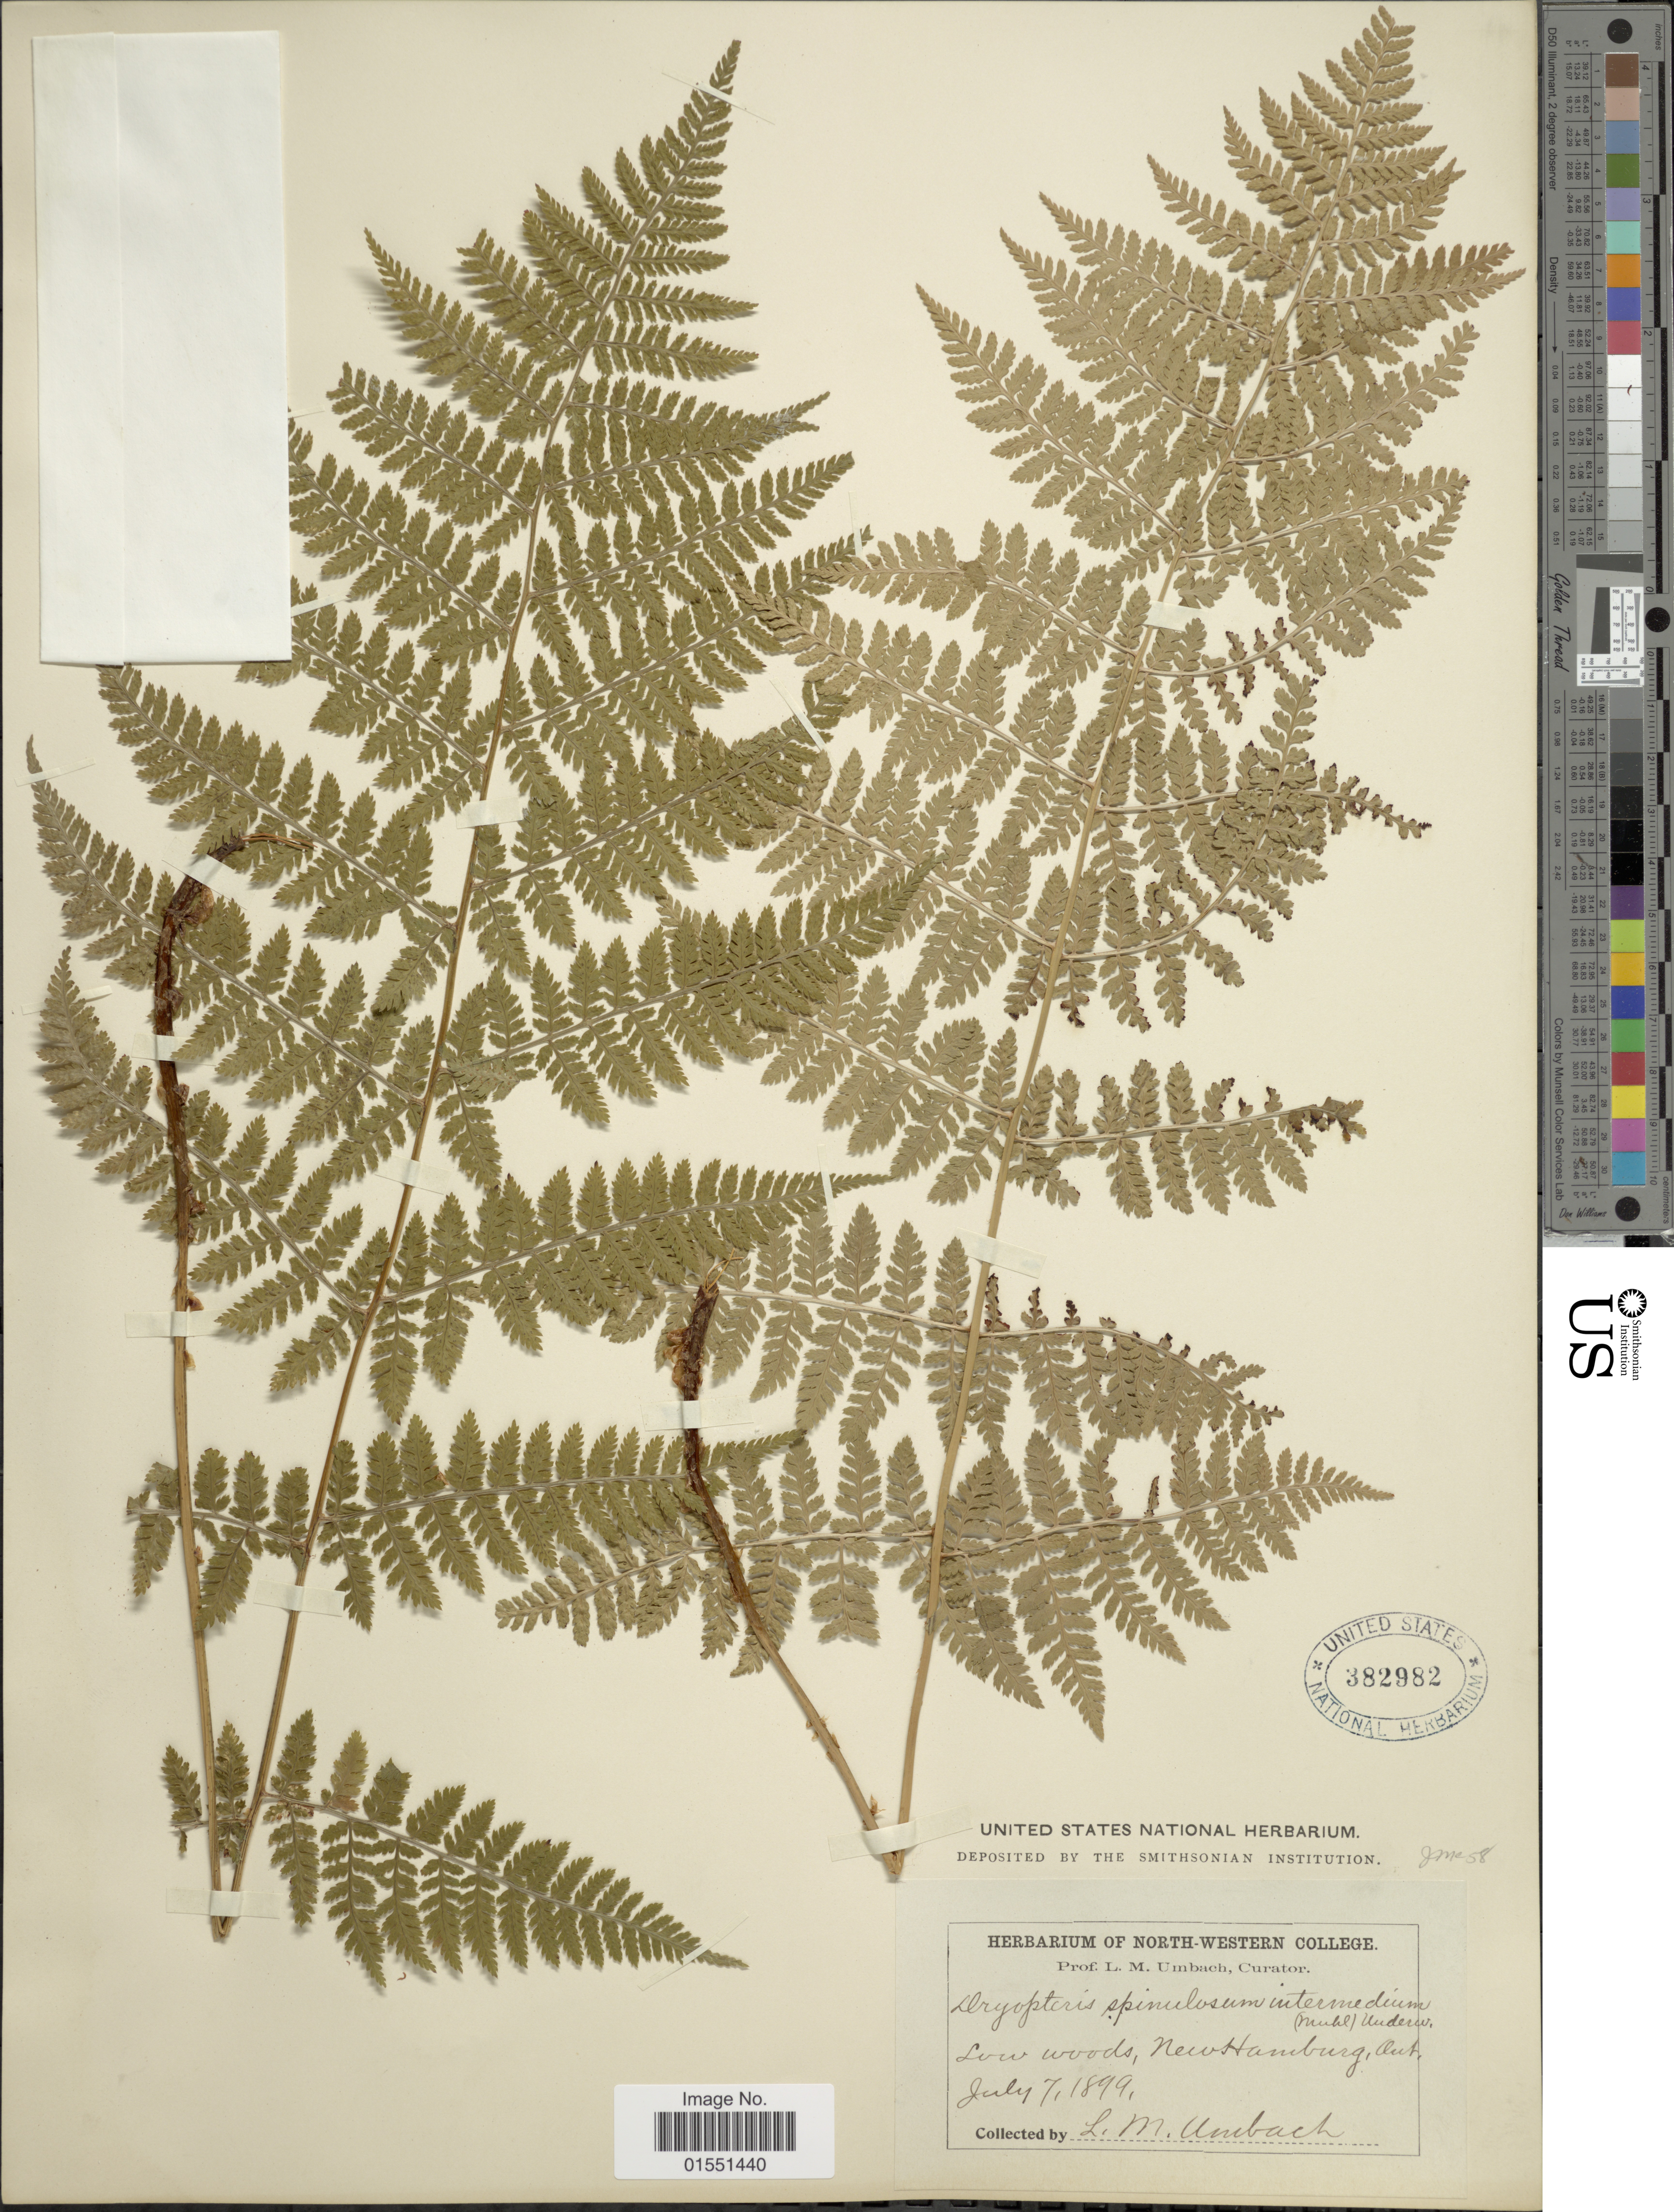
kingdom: Plantae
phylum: Tracheophyta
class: Polypodiopsida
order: Polypodiales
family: Dryopteridaceae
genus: Dryopteris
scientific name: Dryopteris intermedia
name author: (Muhl.) A. Gray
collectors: L. M. Umbach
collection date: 1899-07-07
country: Canada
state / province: Ontario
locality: Low woods, New Hamburg, Ont.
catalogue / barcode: US 382982